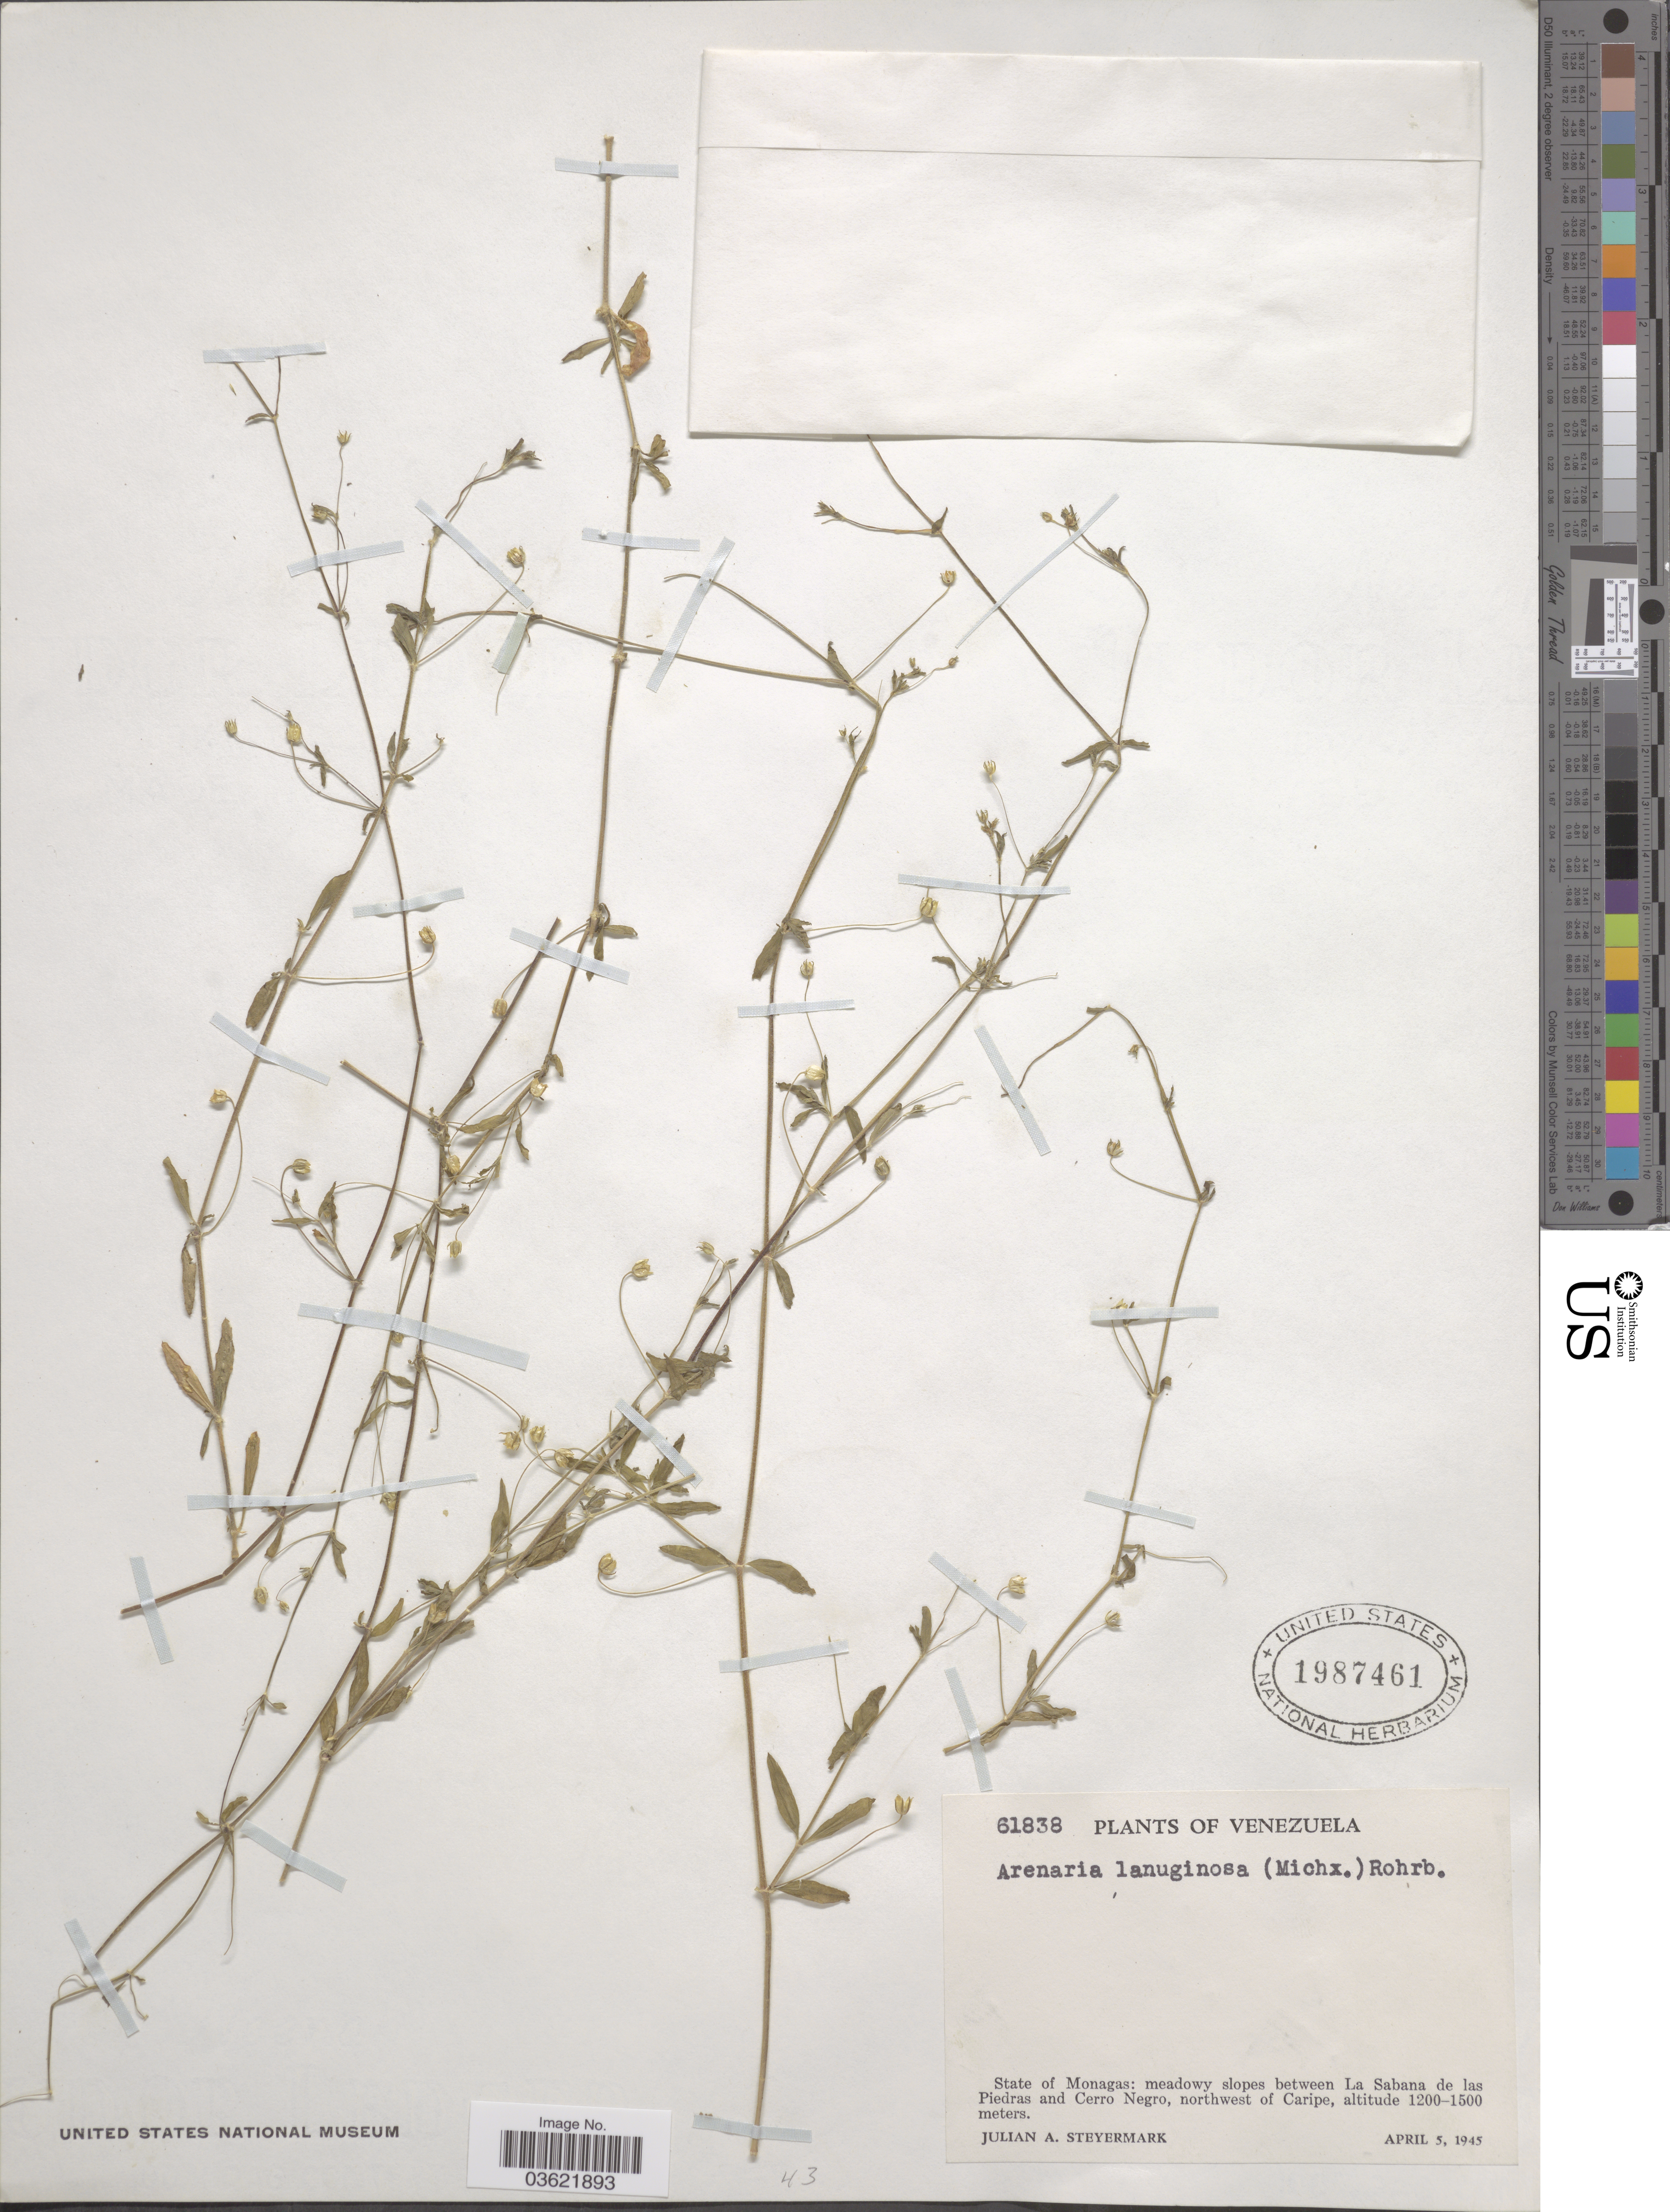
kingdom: Plantae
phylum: Tracheophyta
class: Magnoliopsida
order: Caryophyllales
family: Caryophyllaceae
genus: Arenaria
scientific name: Arenaria lanuginosa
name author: (Michx.) Rohrb.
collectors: J. Steyermark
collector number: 61838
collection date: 1945-04-05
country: Venezuela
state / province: Monagas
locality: Meadowy slopes between La Sabana de las Piedras and Cerro Negro, northwest of Caripe.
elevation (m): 1200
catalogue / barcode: US 1987461